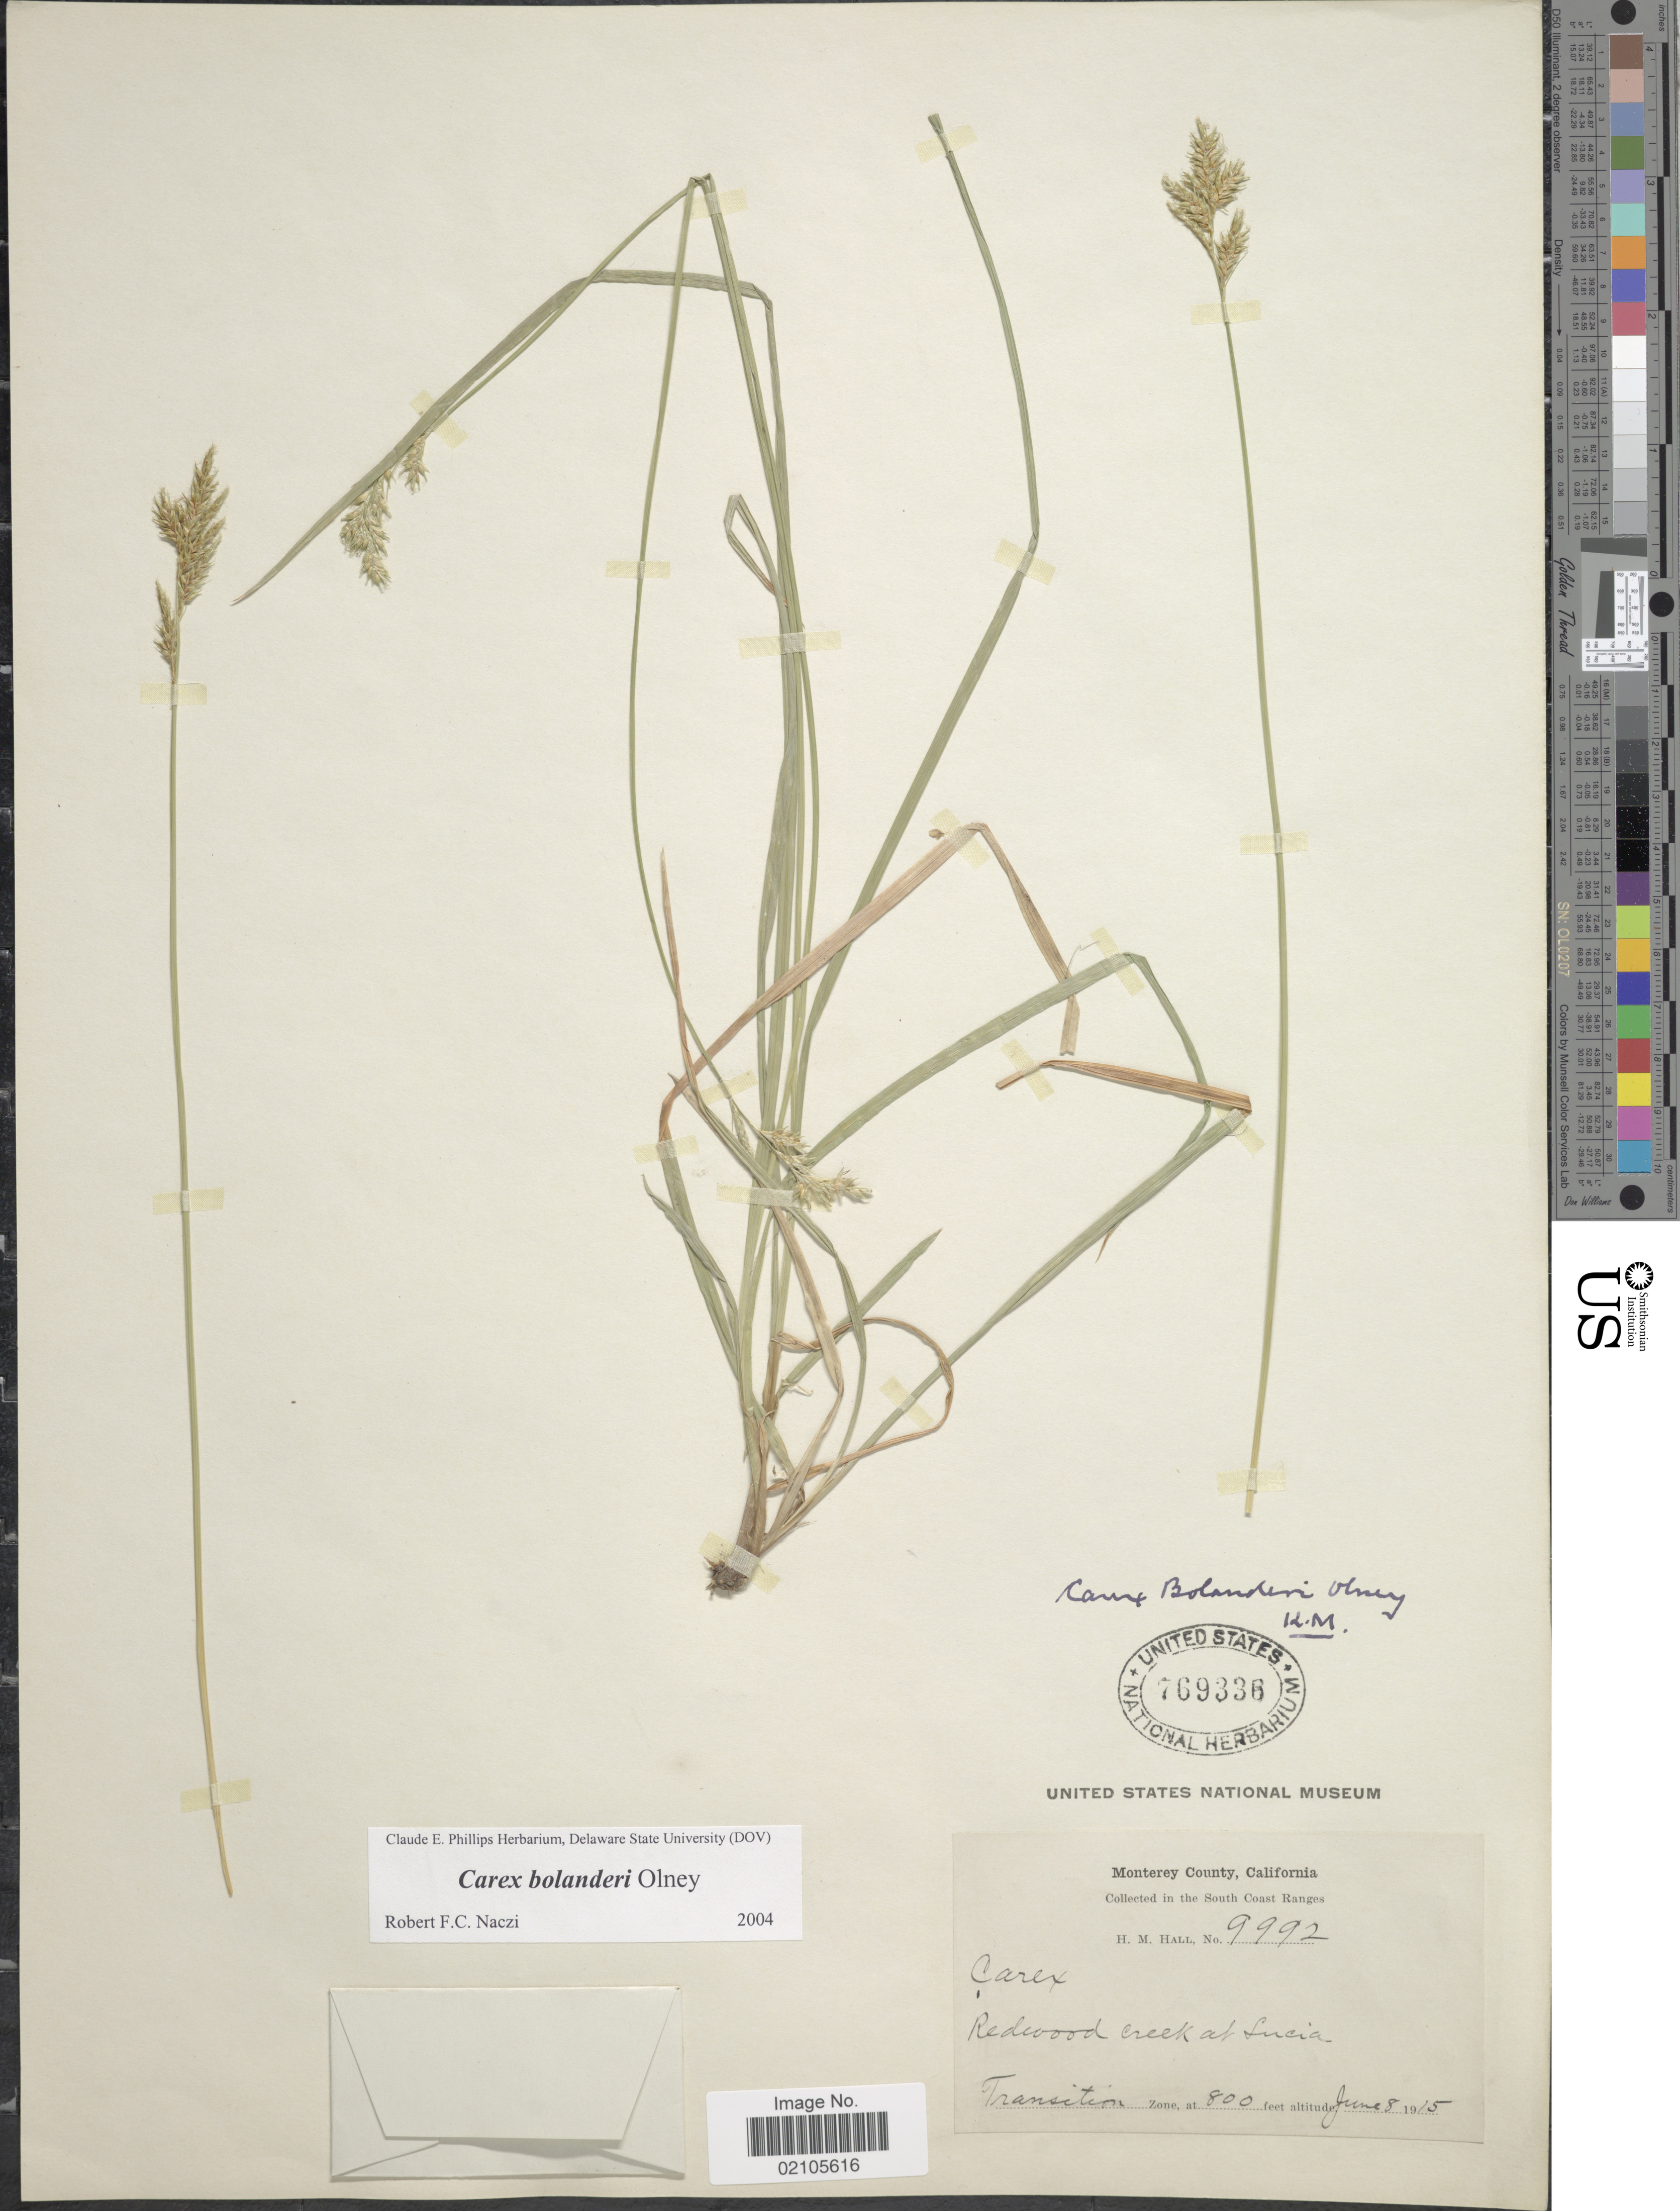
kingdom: Plantae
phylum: Tracheophyta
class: Liliopsida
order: Poales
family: Cyperaceae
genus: Carex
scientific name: Carex bolanderi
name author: Olney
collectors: H. M. Hall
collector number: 9992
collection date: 1915-06-08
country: United States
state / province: California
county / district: Monterey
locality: Monterey County, California, Redwood creek at Lucia, Transition Zone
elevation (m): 244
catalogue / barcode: US 769336